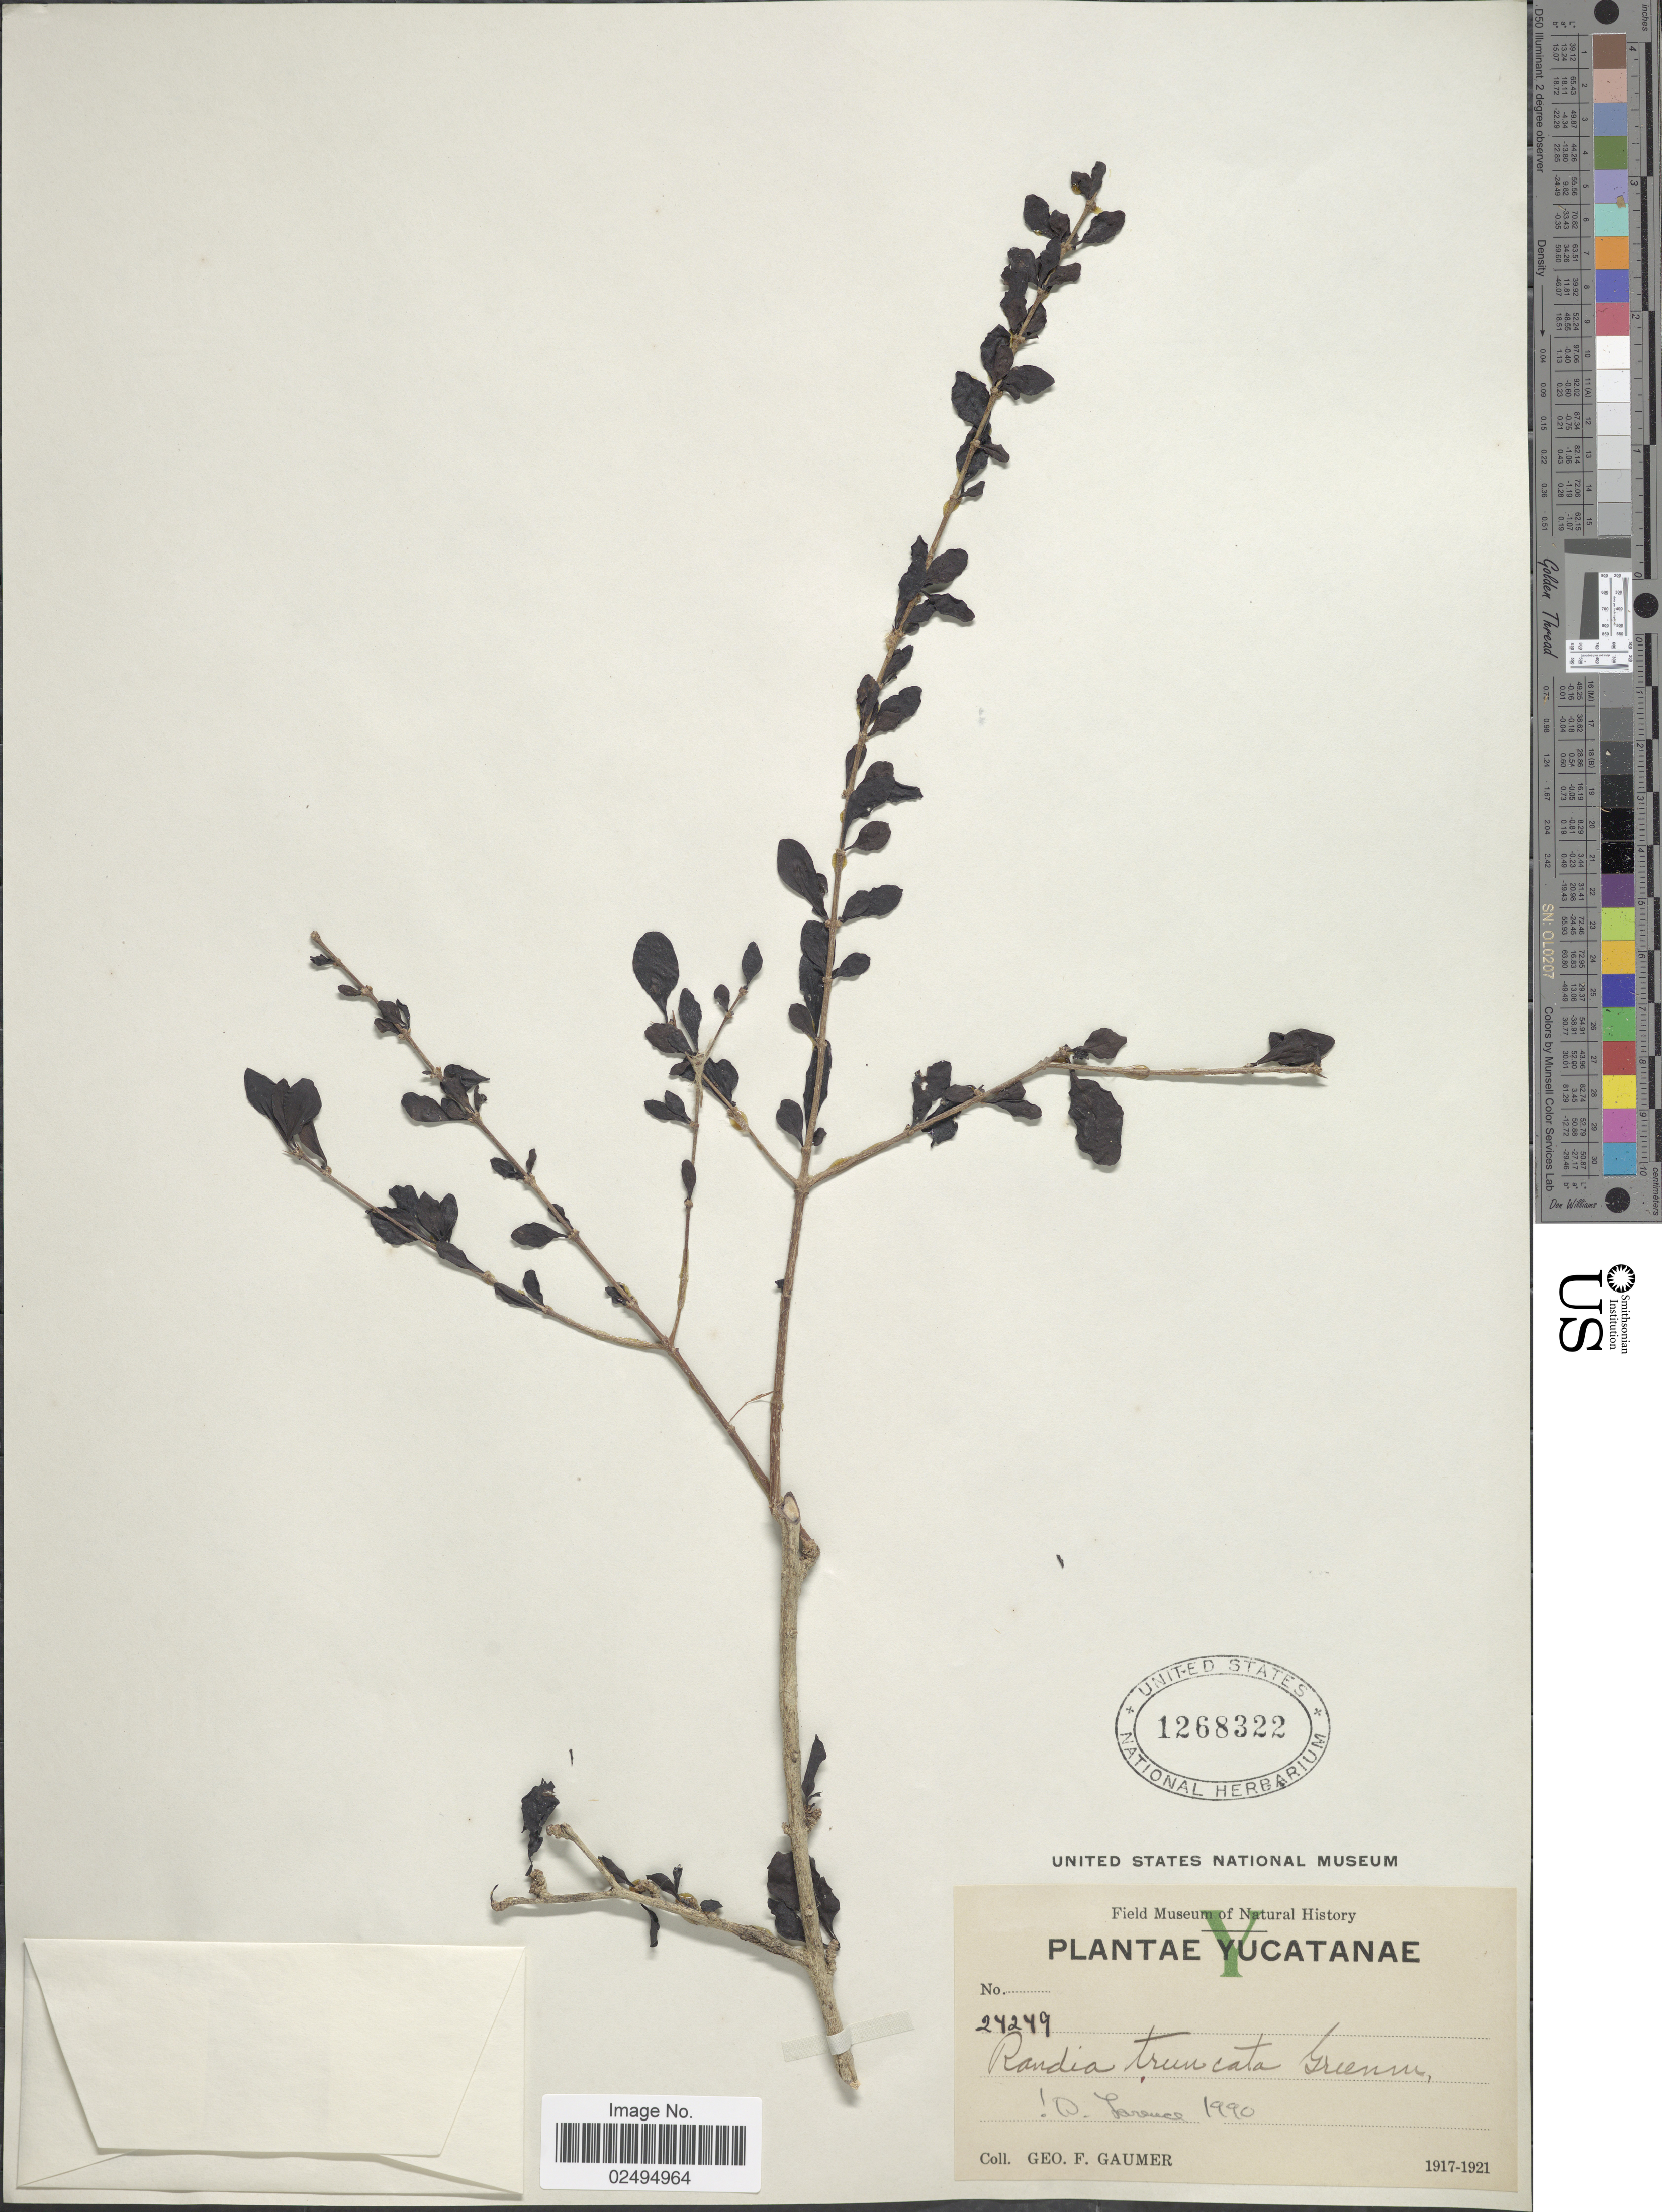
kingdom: Plantae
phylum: Tracheophyta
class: Magnoliopsida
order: Gentianales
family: Rubiaceae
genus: Randia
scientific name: Randia truncata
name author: Greenm. & C.H. Thomps.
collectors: G. F. Gaumer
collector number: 27279*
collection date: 1917/1921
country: Mexico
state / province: Yucatán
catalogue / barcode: US 1268322